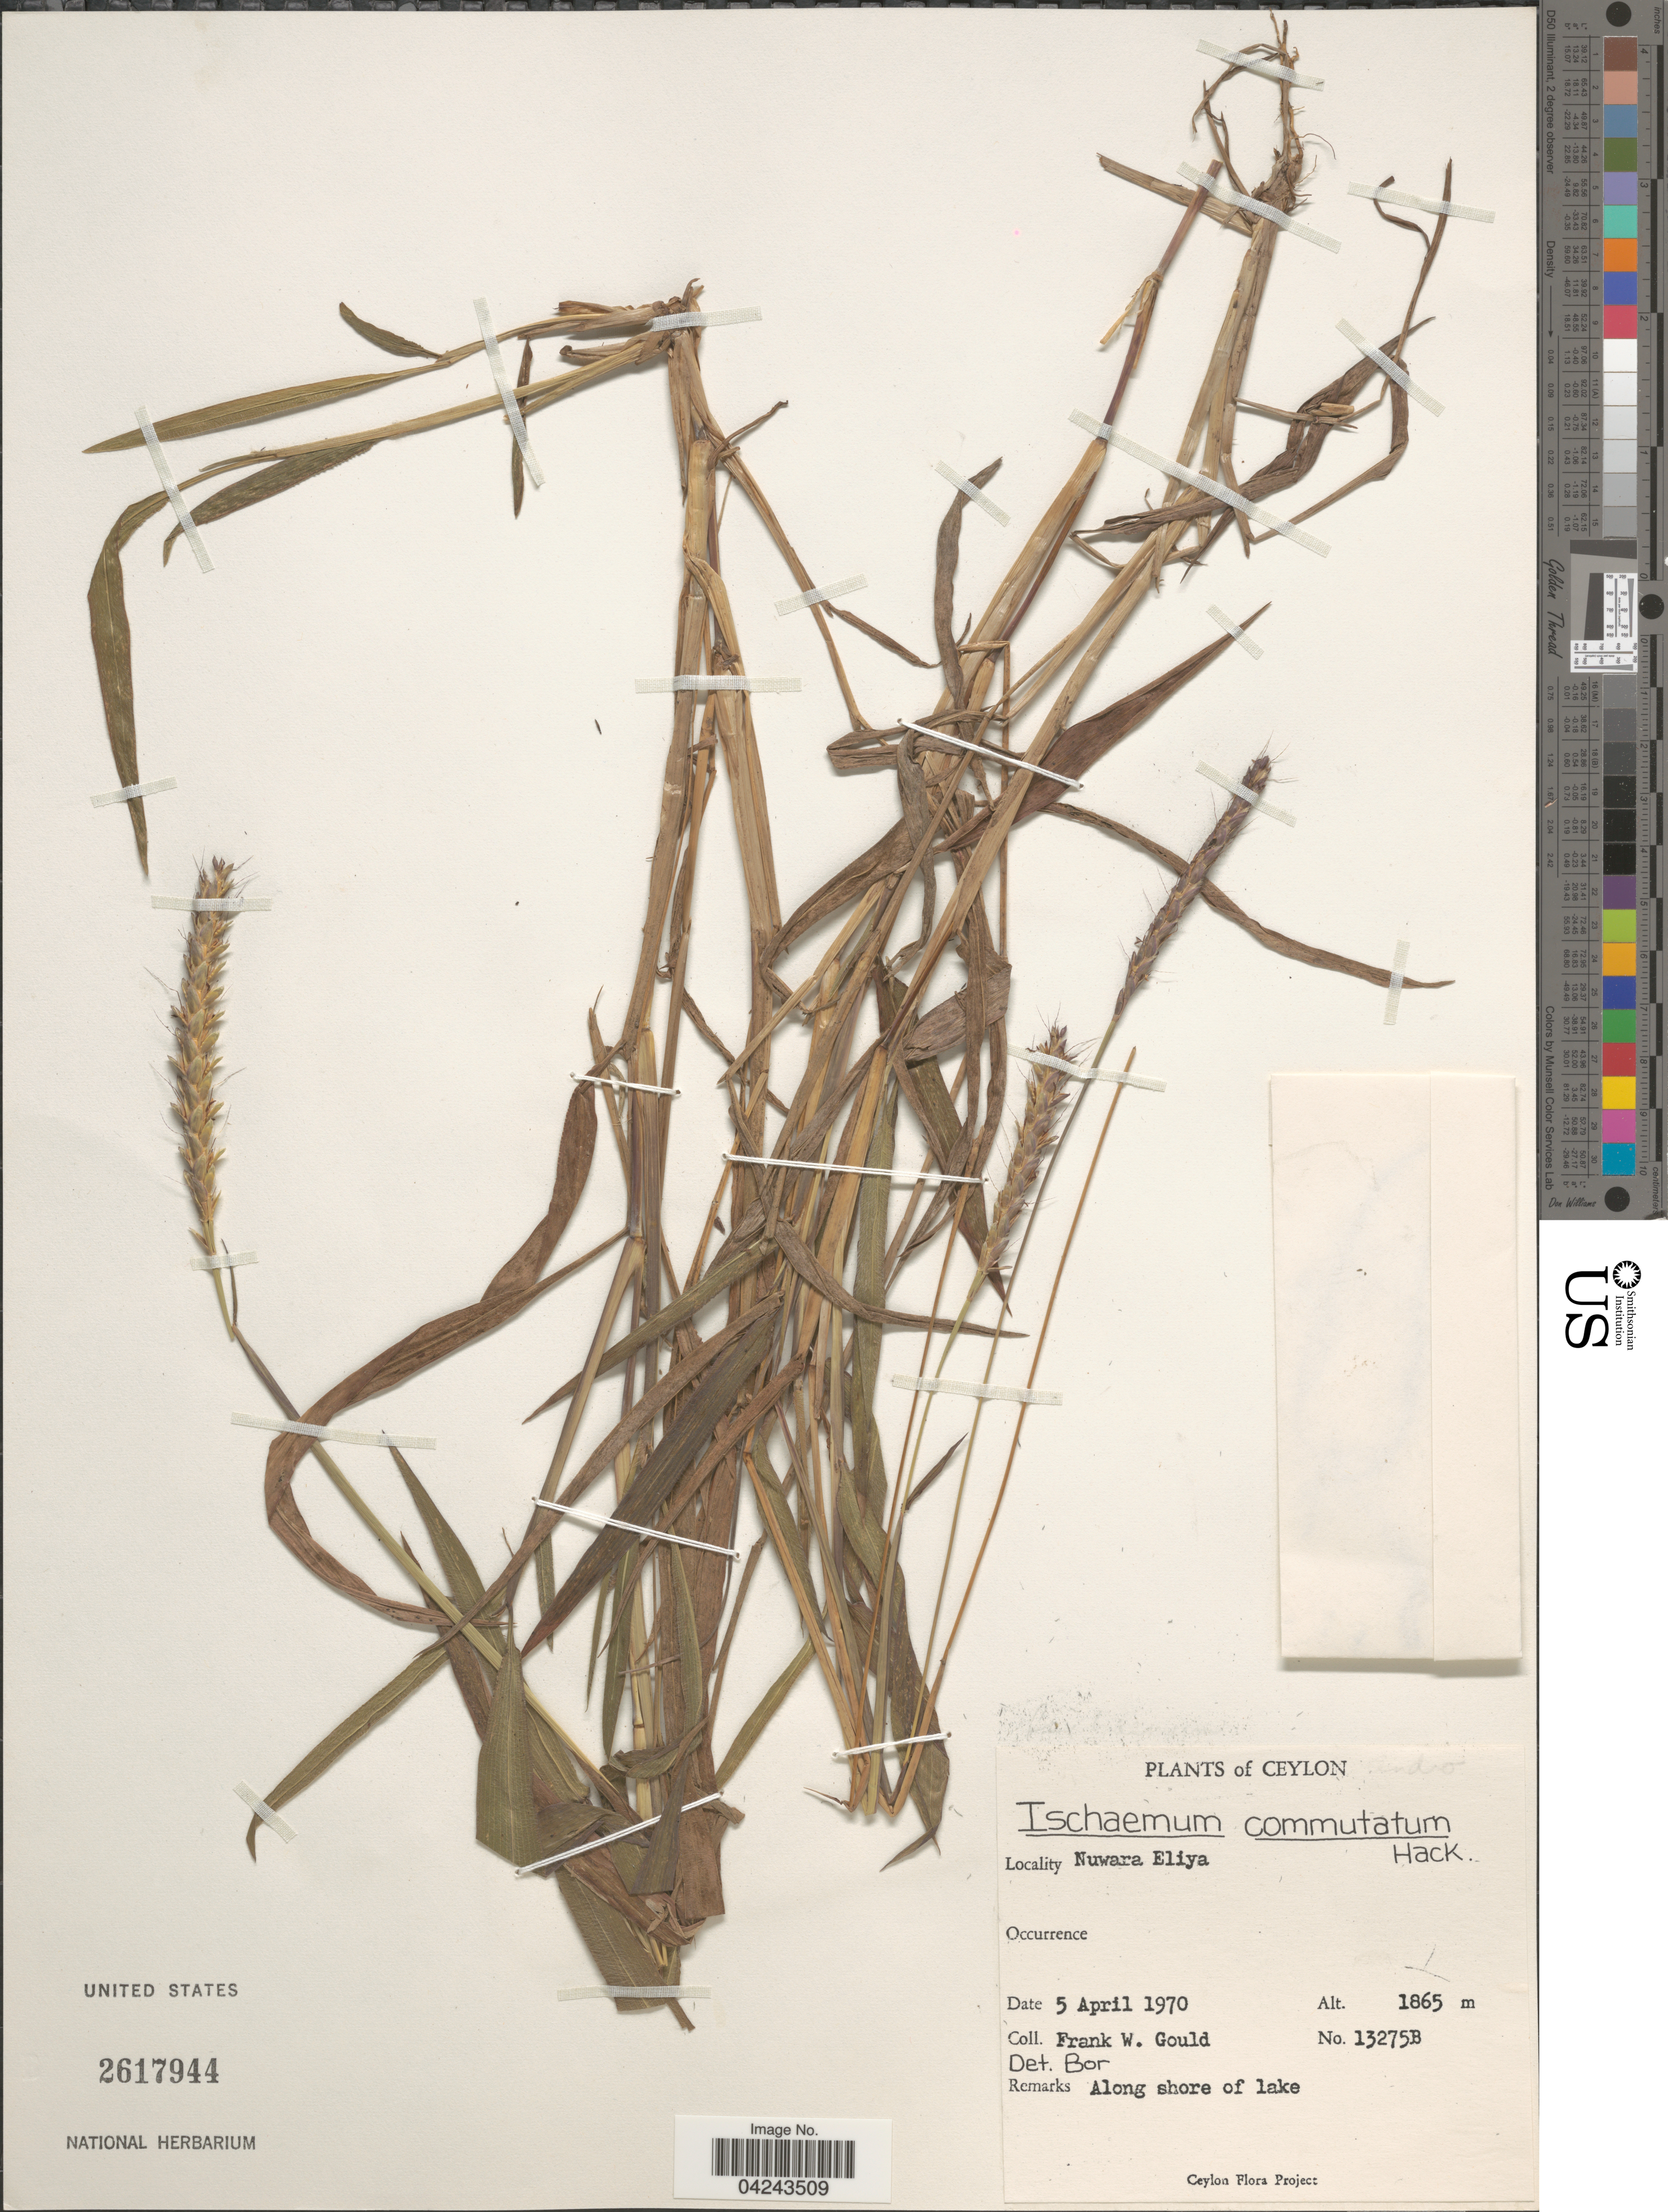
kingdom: Plantae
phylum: Tracheophyta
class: Liliopsida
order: Poales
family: Poaceae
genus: Ischaemum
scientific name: Ischaemum commutatum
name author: Hack.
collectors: F. W. Gould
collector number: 13275B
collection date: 1970-04-05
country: Sri Lanka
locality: Ceylon. Nuwara Eliya. Along shore of lake.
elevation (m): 1865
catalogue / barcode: US 2617944